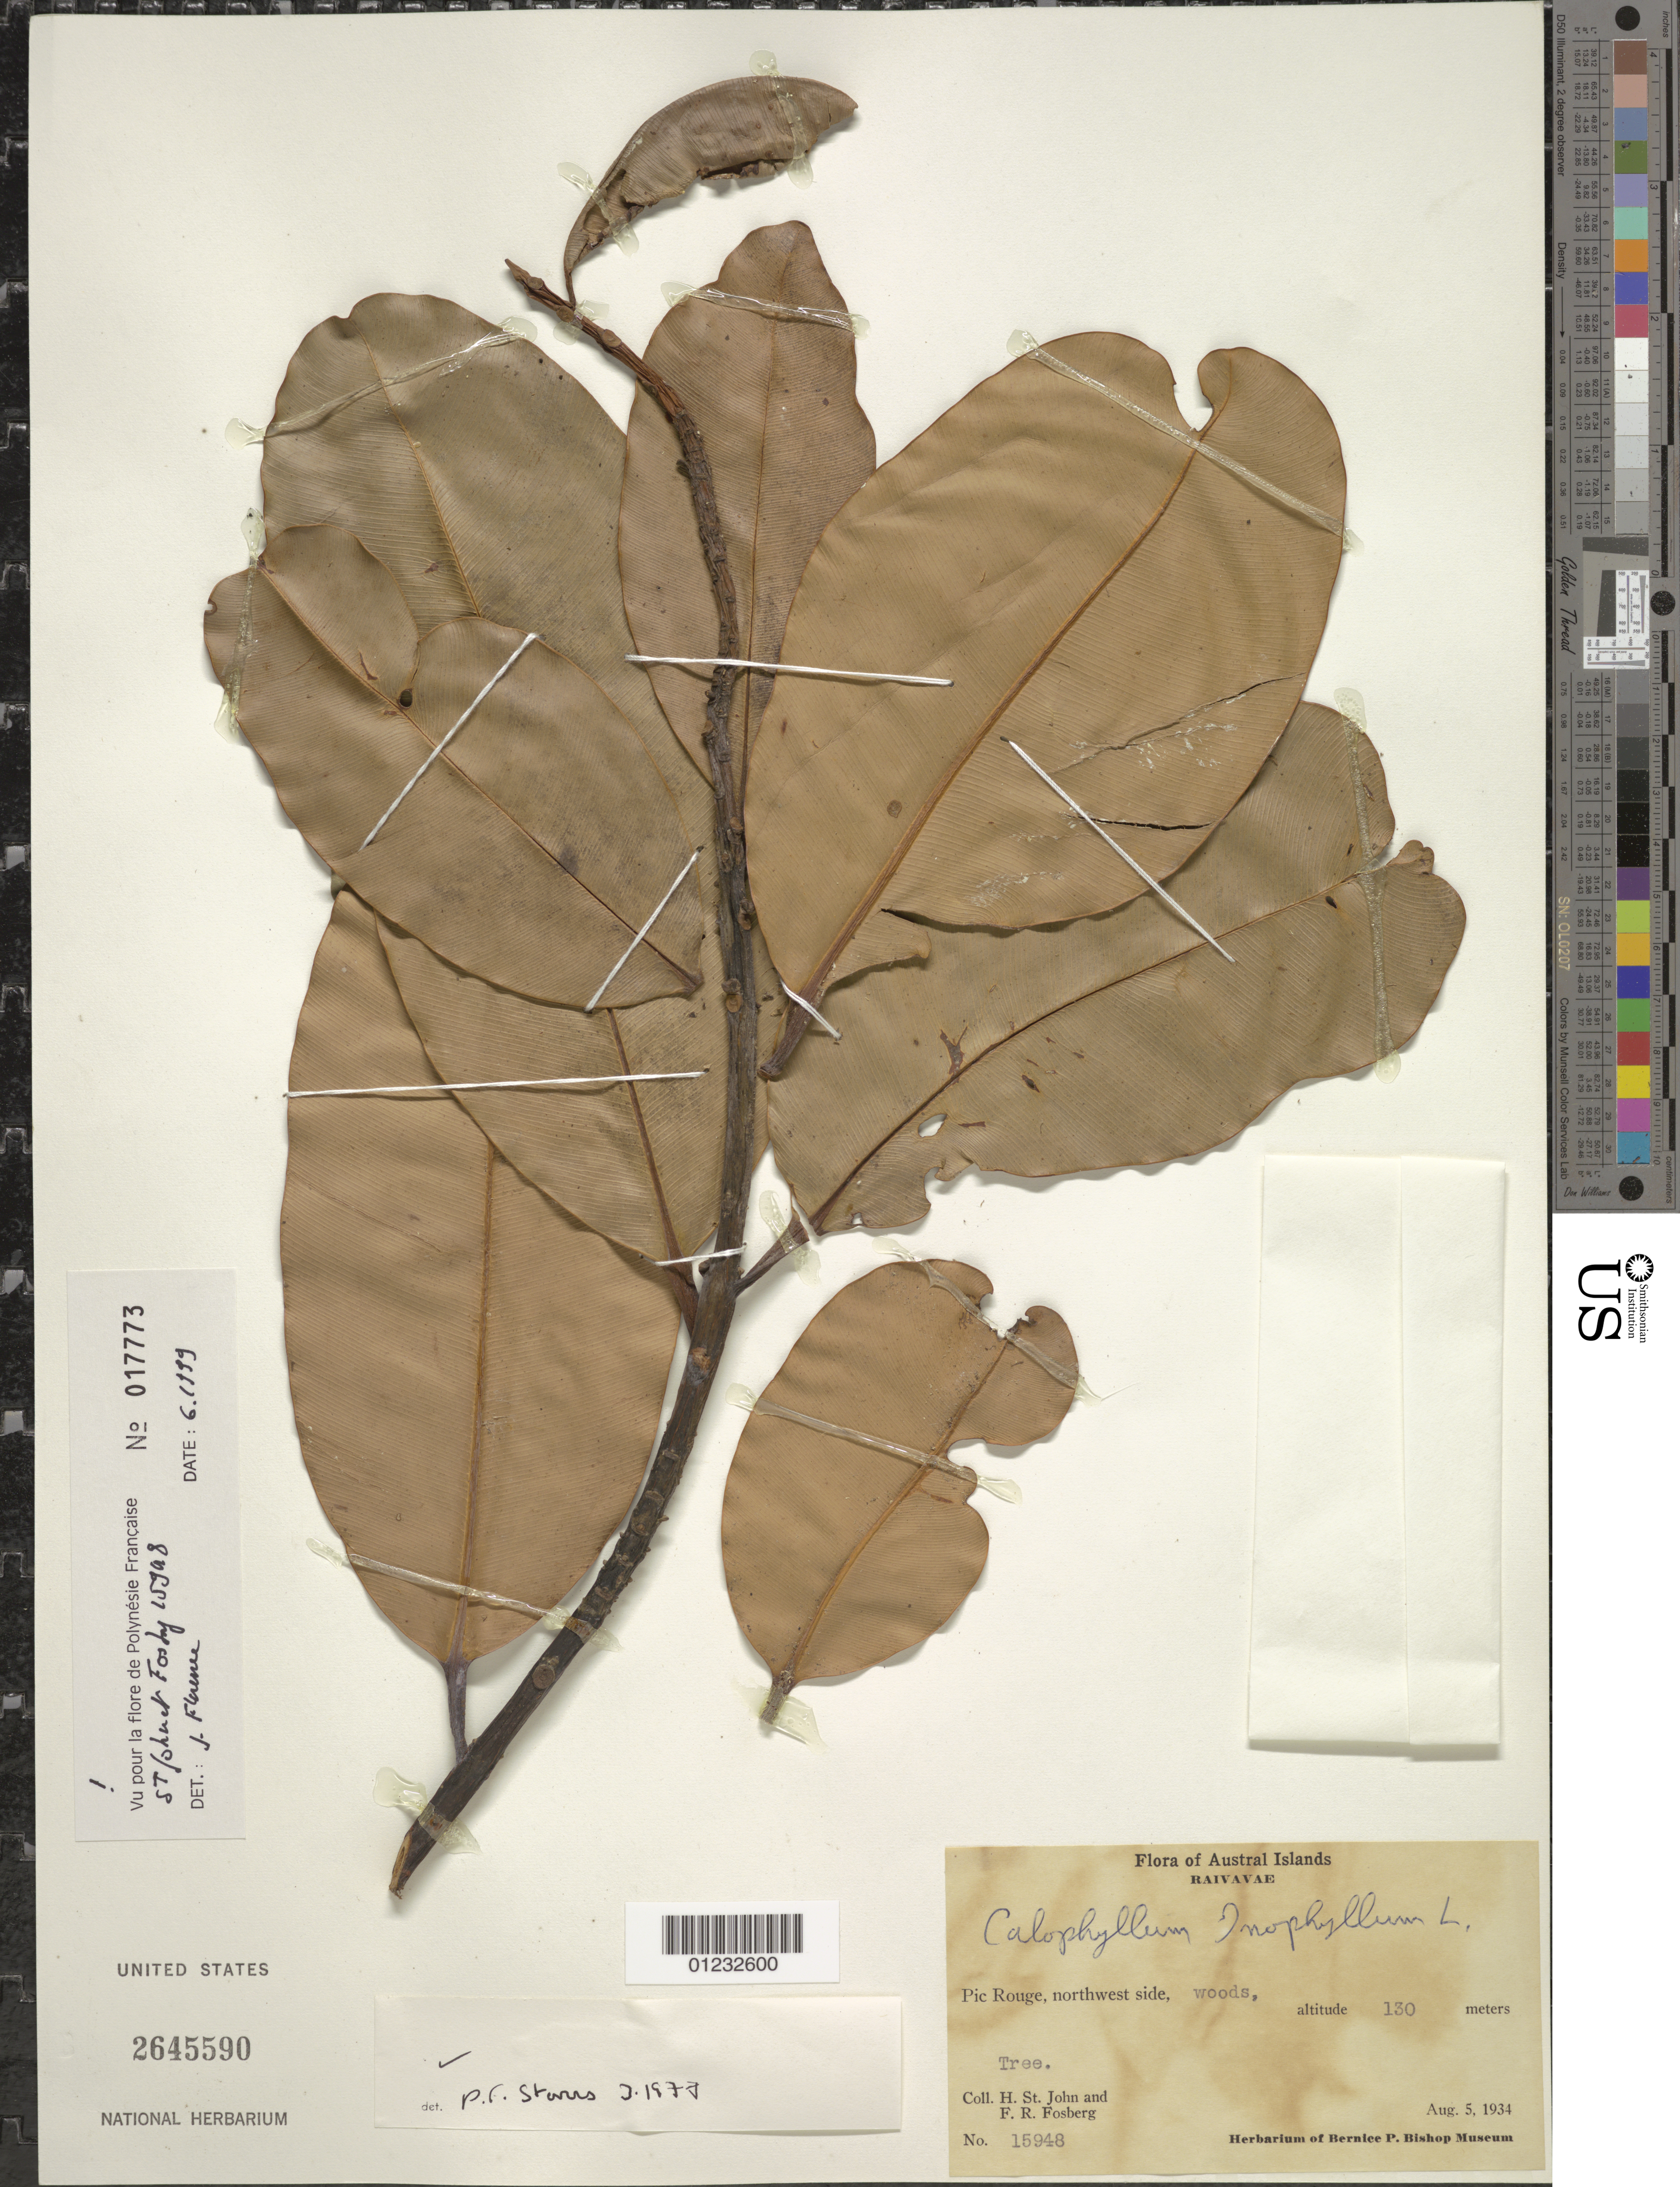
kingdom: Plantae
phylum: Tracheophyta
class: Magnoliopsida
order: Malpighiales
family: Calophyllaceae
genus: Calophyllum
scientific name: Calophyllum inophyllum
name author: L.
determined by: Florence, J.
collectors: H. St. John & F. R. Fosberg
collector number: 15948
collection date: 1934-08-05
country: French Polynesia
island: Raivavae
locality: Pic Rouge, northwest side.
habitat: Woods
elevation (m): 130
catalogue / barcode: US 2645590